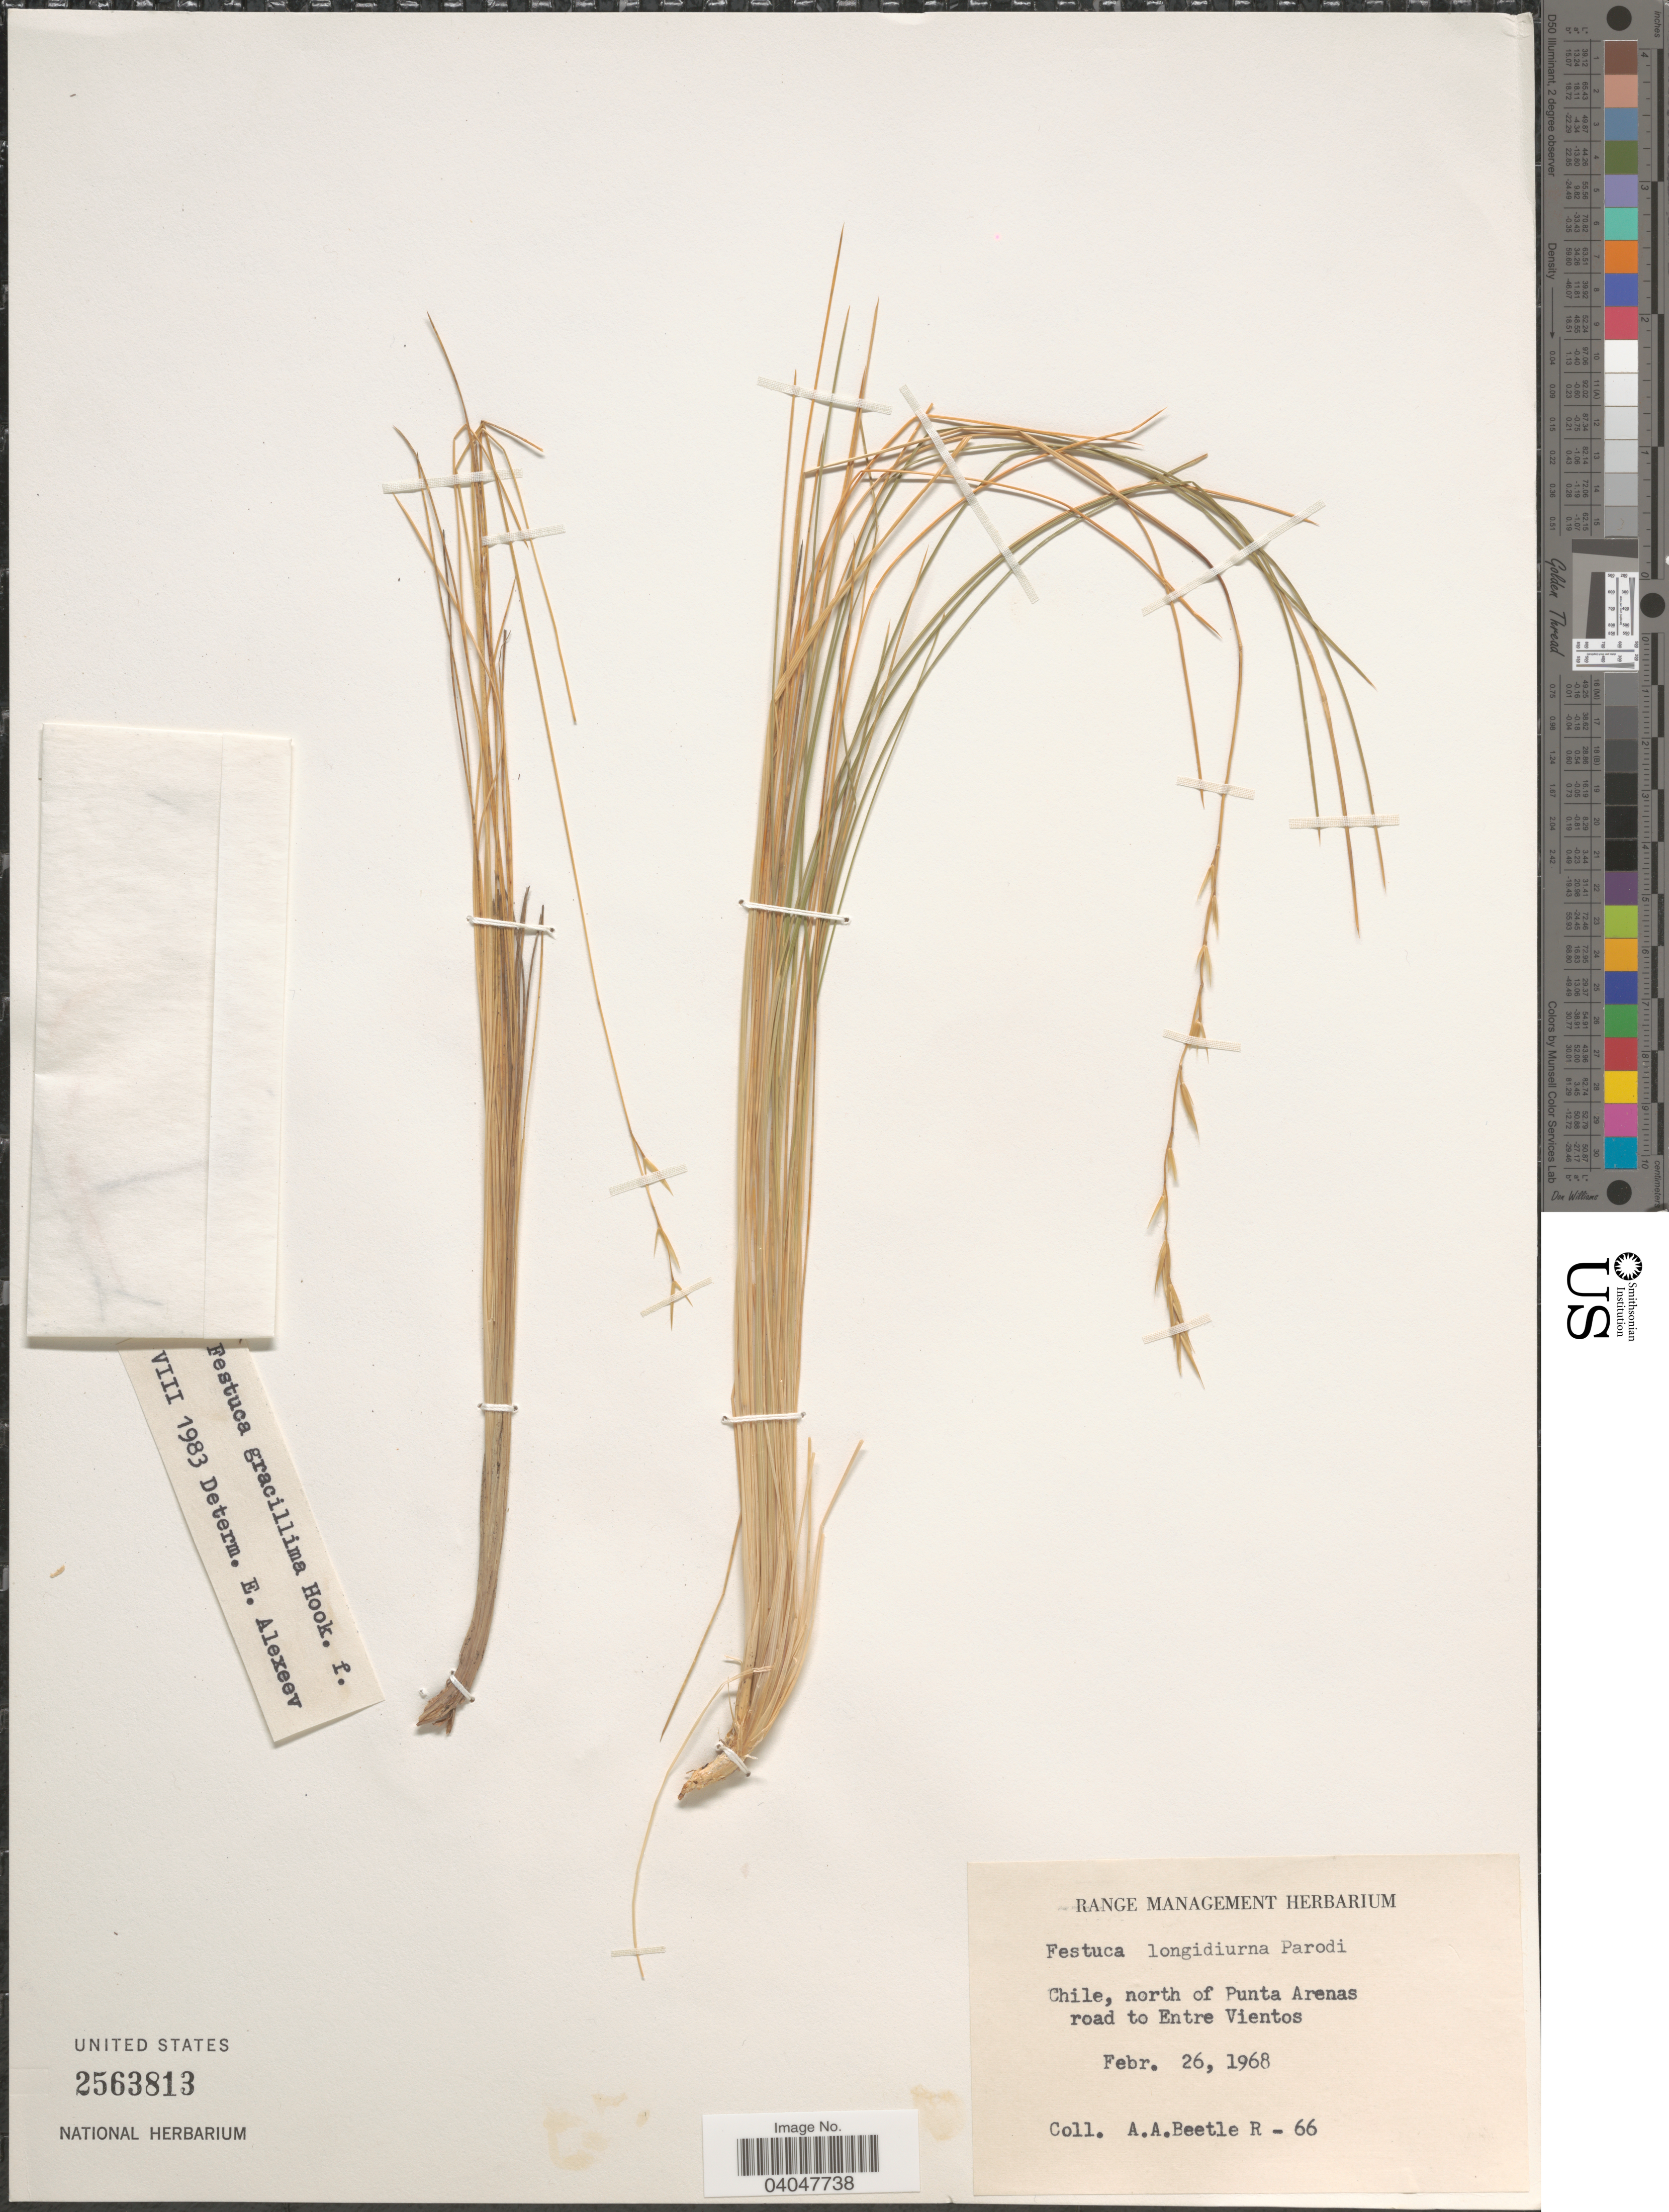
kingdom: Plantae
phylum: Tracheophyta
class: Liliopsida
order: Poales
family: Poaceae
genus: Festuca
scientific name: Festuca gracillima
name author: Hook. f.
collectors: A. A. Beetle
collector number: R - 66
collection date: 1968-02-26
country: Chile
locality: North of Punta Arenas road to Entre Vientos.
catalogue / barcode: US 2563813